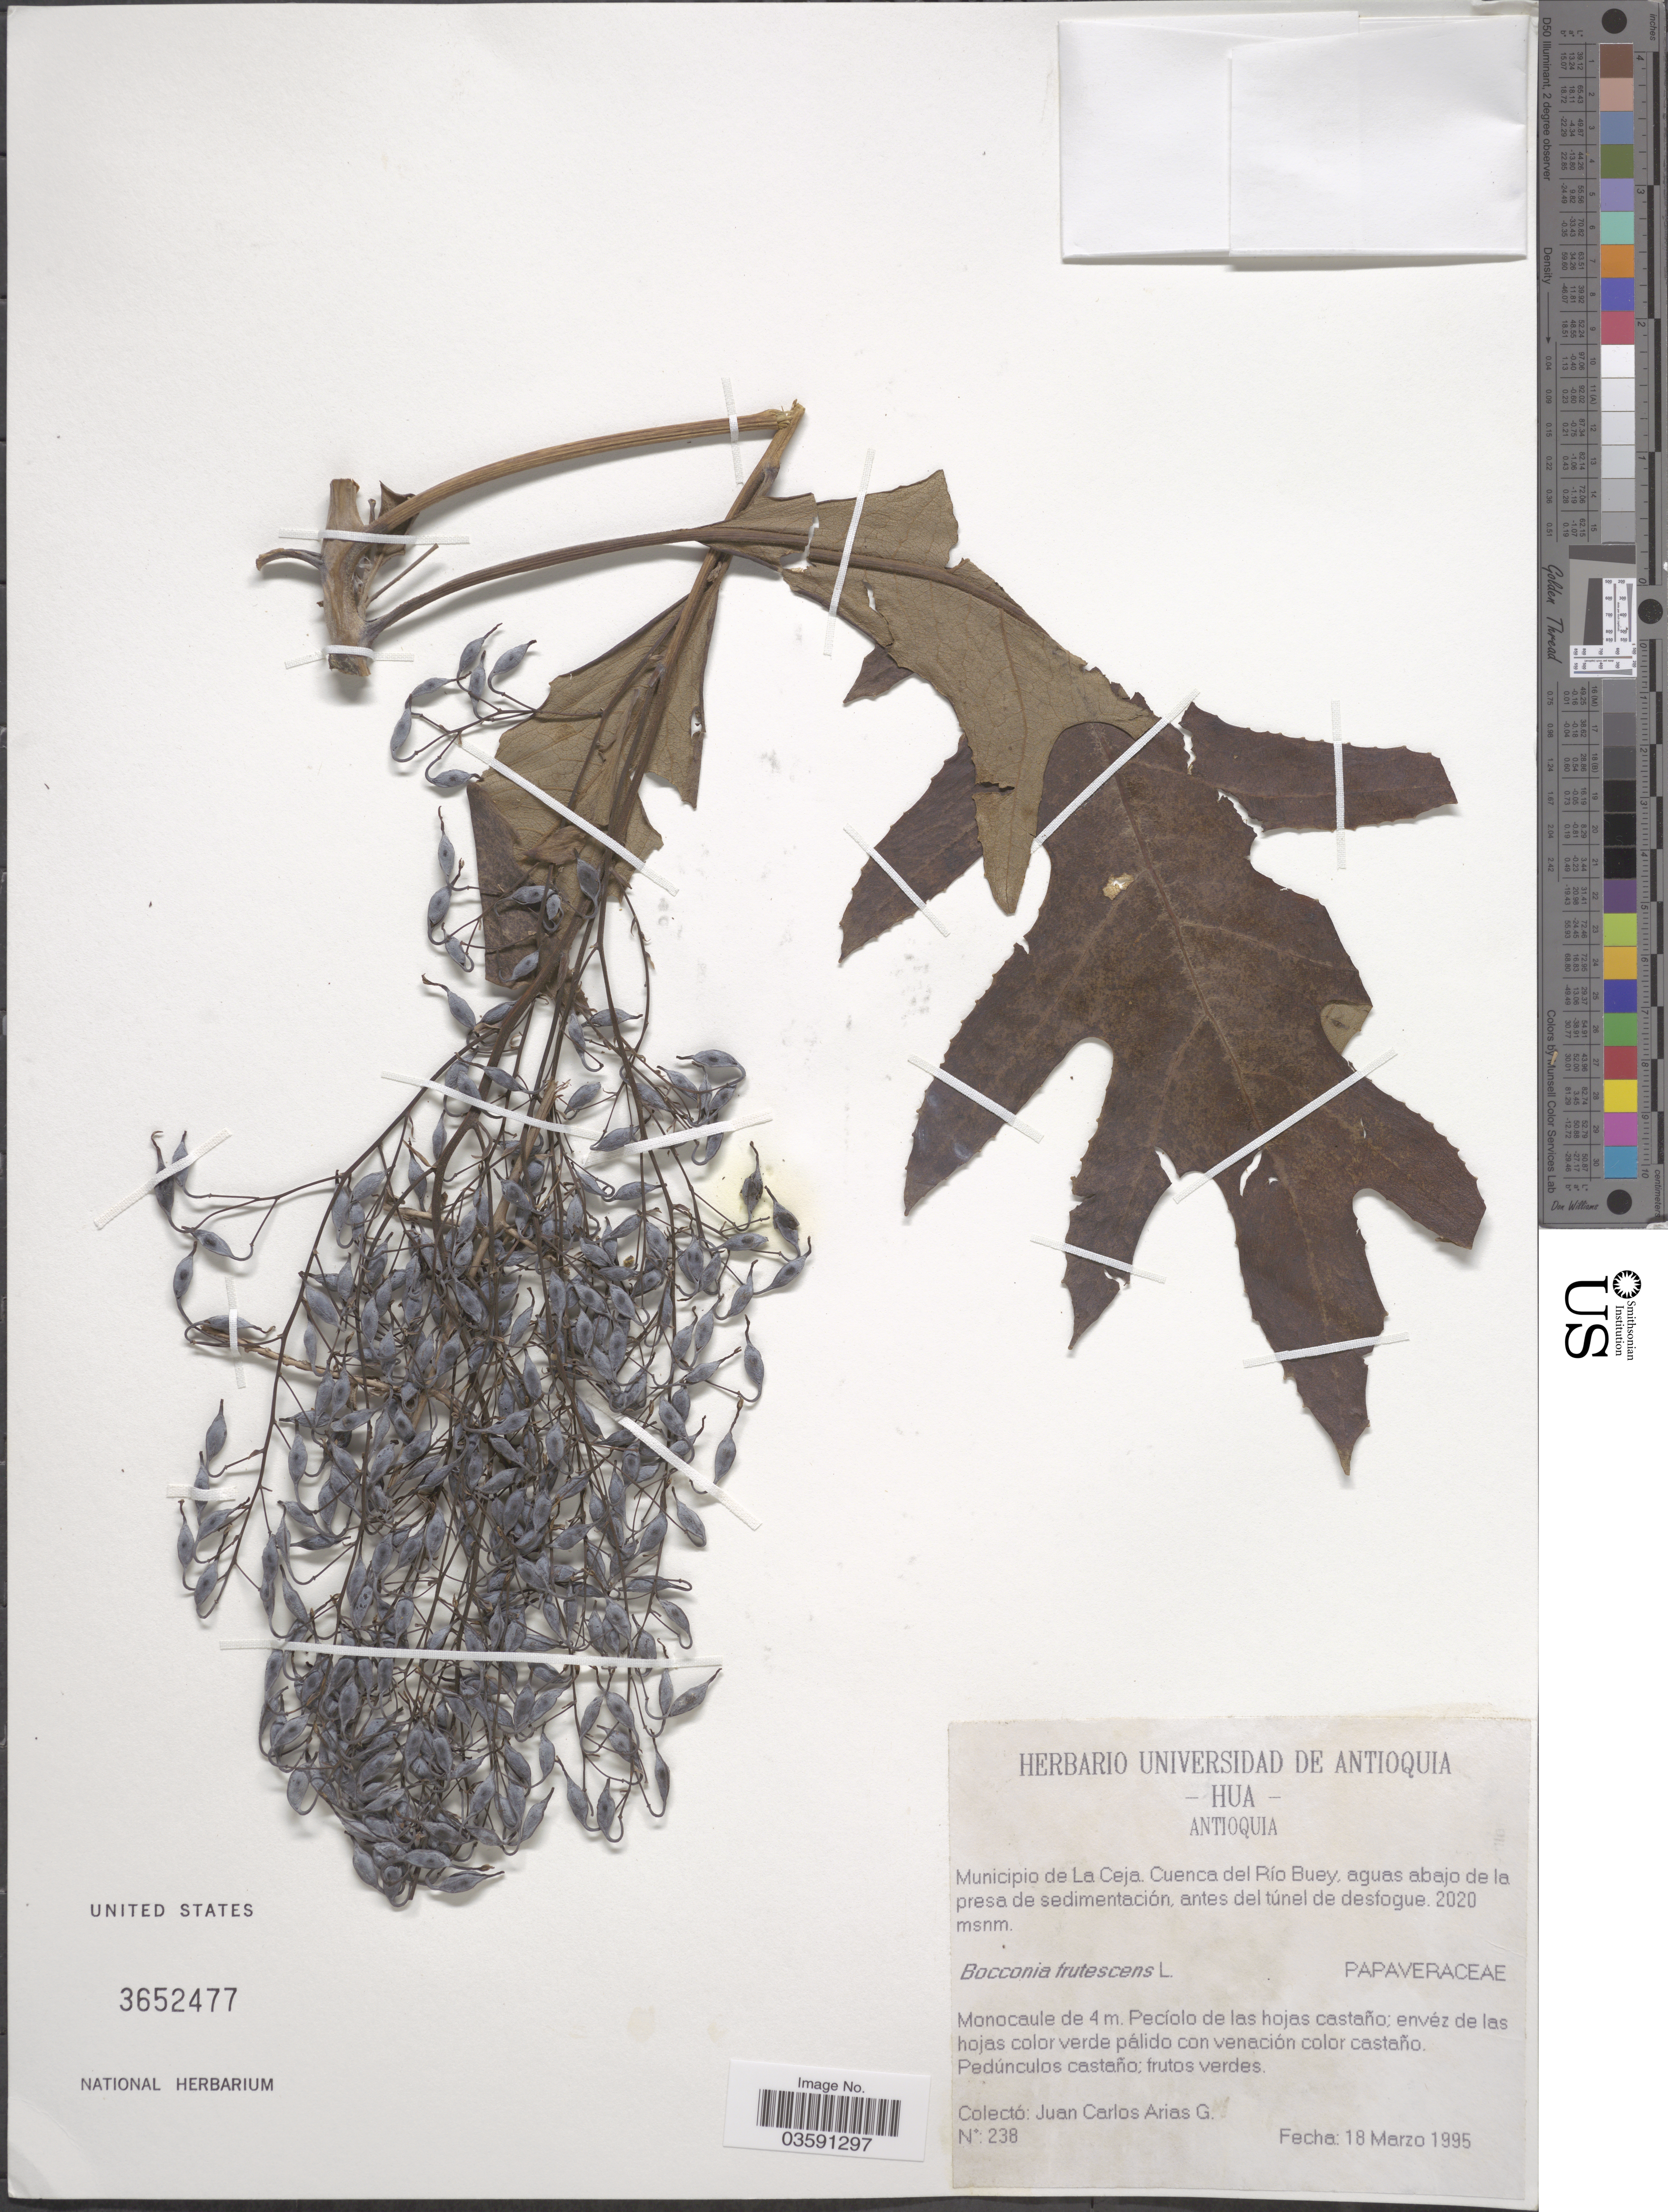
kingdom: Plantae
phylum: Tracheophyta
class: Magnoliopsida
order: Ranunculales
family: Papaveraceae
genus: Bocconia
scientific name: Bocconia integrifolia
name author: Bonpl.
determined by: Strong, Mark T., (BOT), Smithsonian Institution - National Museum of Natural History (UNITED STATES)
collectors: J. Arias G.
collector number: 238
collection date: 1995-03-18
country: Colombia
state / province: Antioquia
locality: Municipio de La Ceja. Cuenca del Río Buey.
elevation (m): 2020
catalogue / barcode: US 3652477